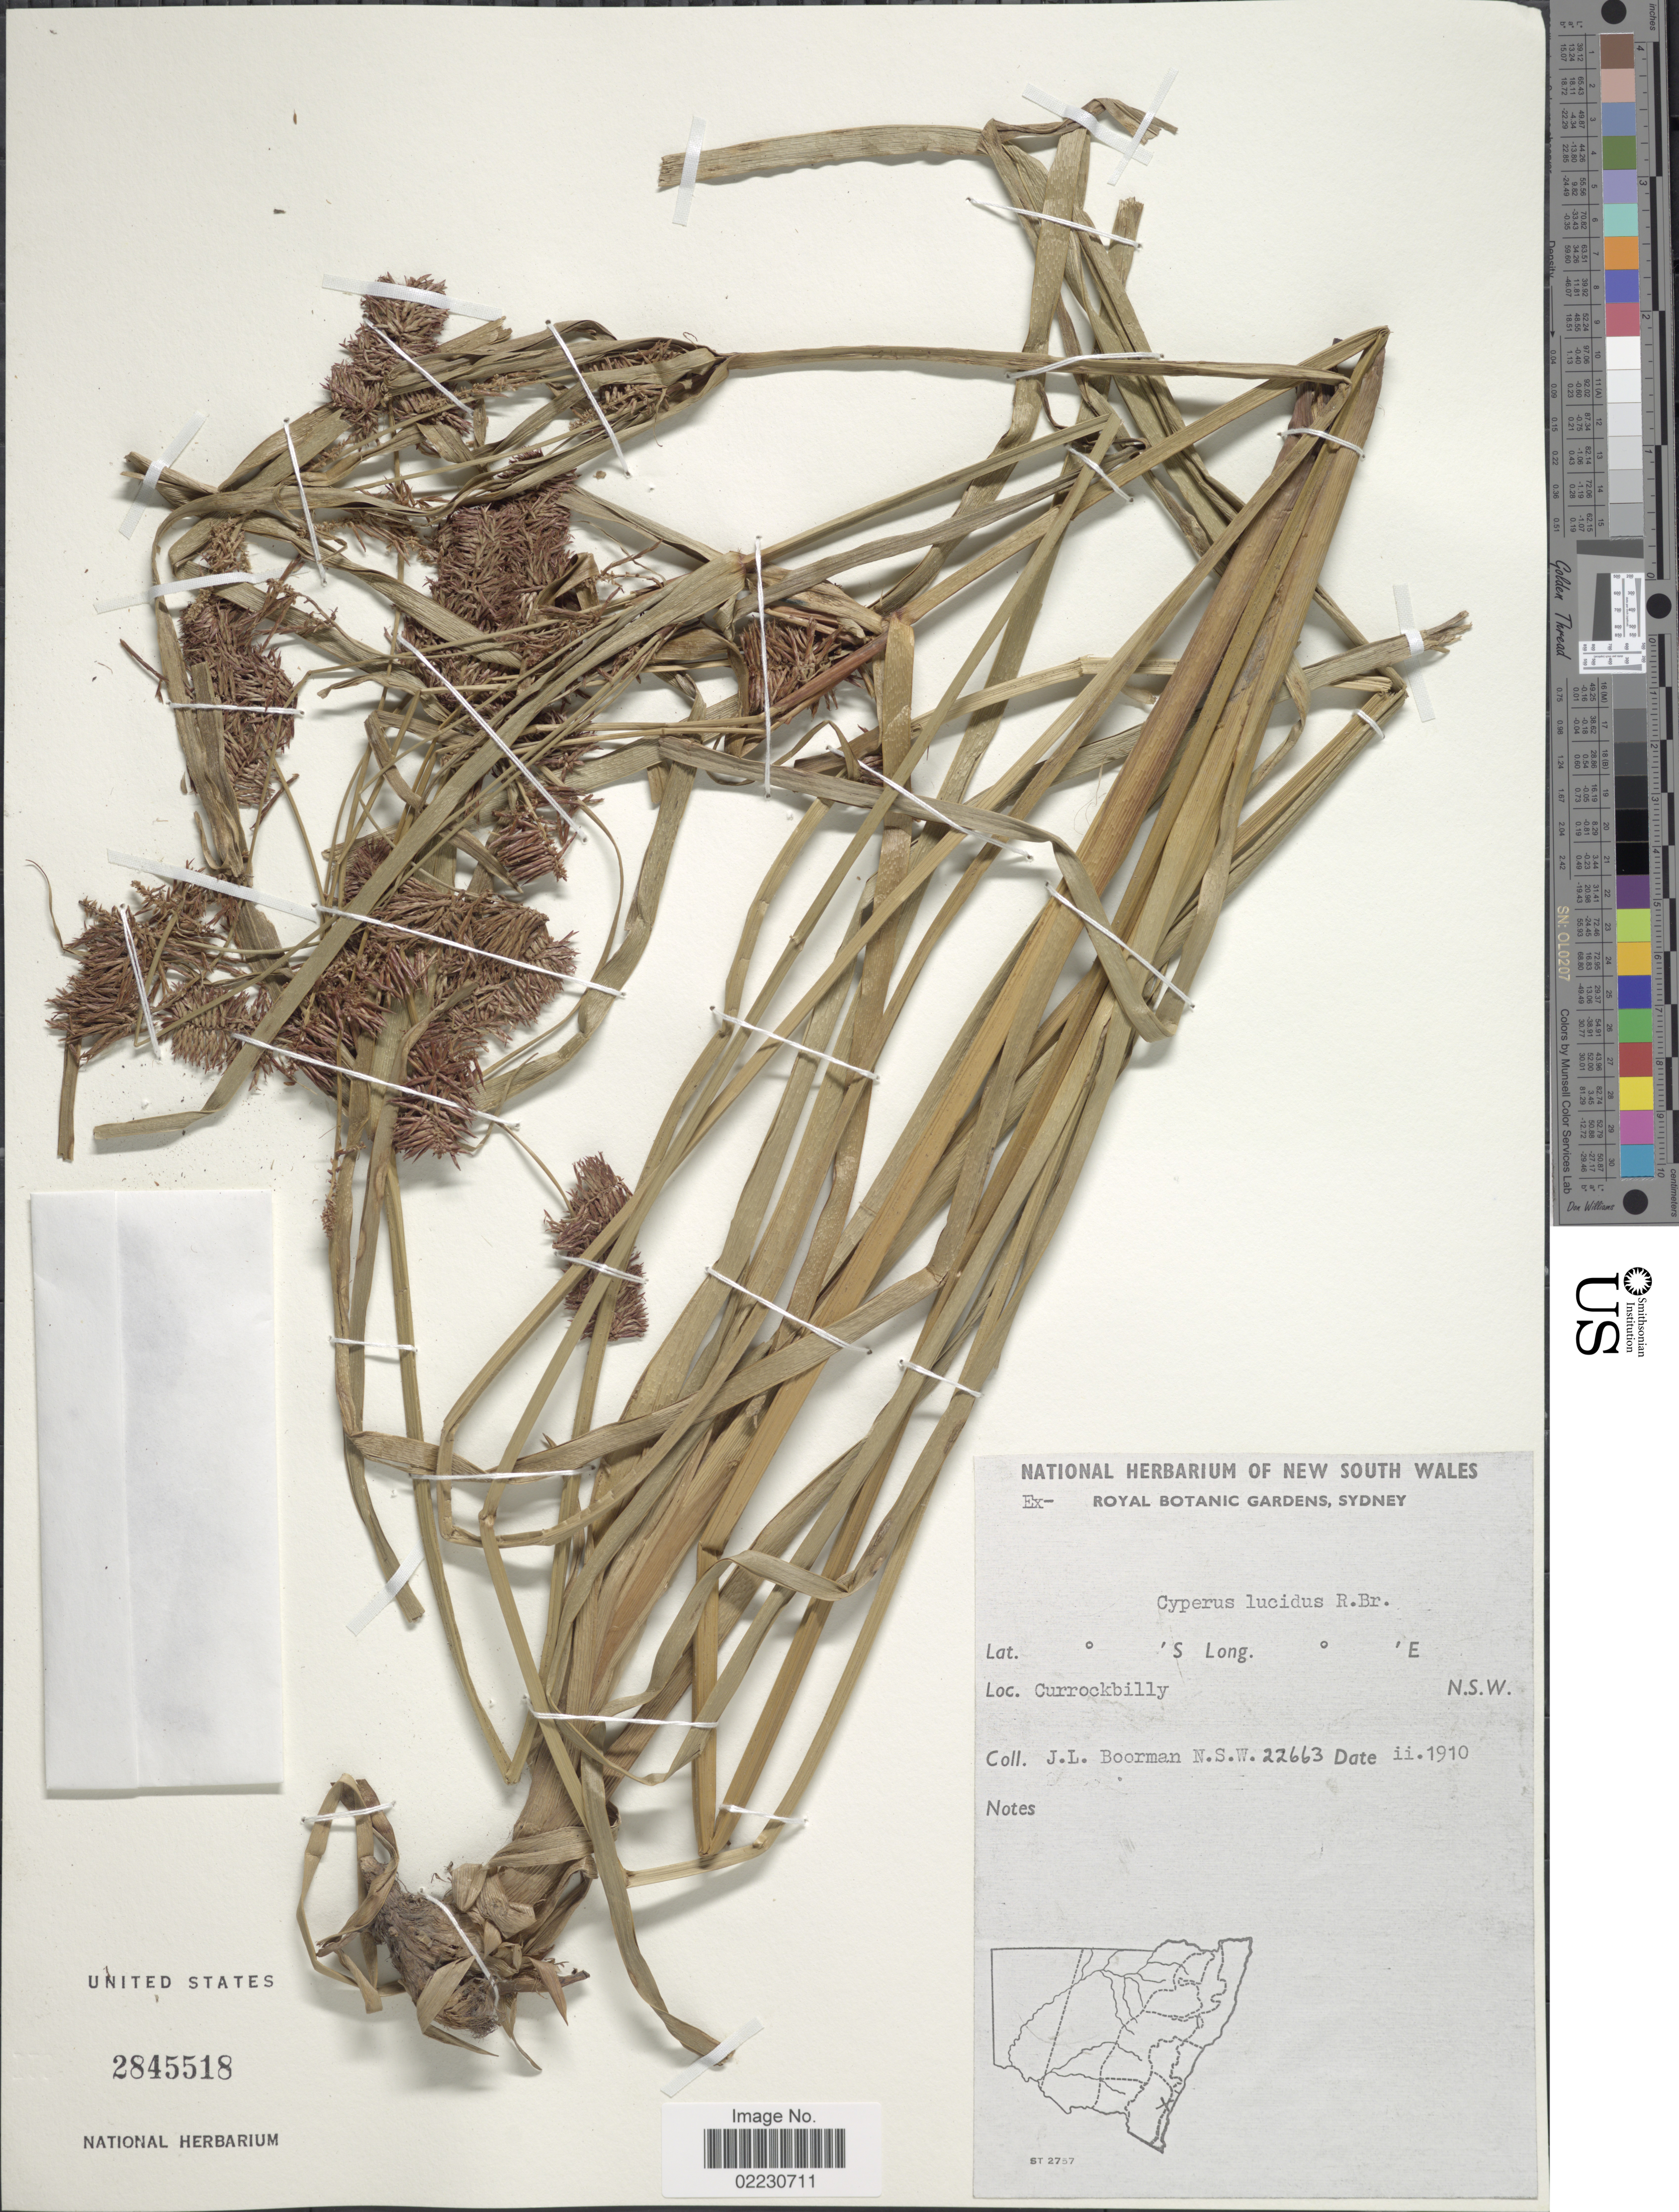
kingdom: Plantae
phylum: Tracheophyta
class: Liliopsida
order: Poales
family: Cyperaceae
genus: Cyperus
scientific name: Cyperus lucidus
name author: R. Br.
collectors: J. Boorman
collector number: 22663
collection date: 1910-02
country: Australia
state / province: New South Wales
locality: Currockbilly N.S.W.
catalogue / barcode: US 2845518